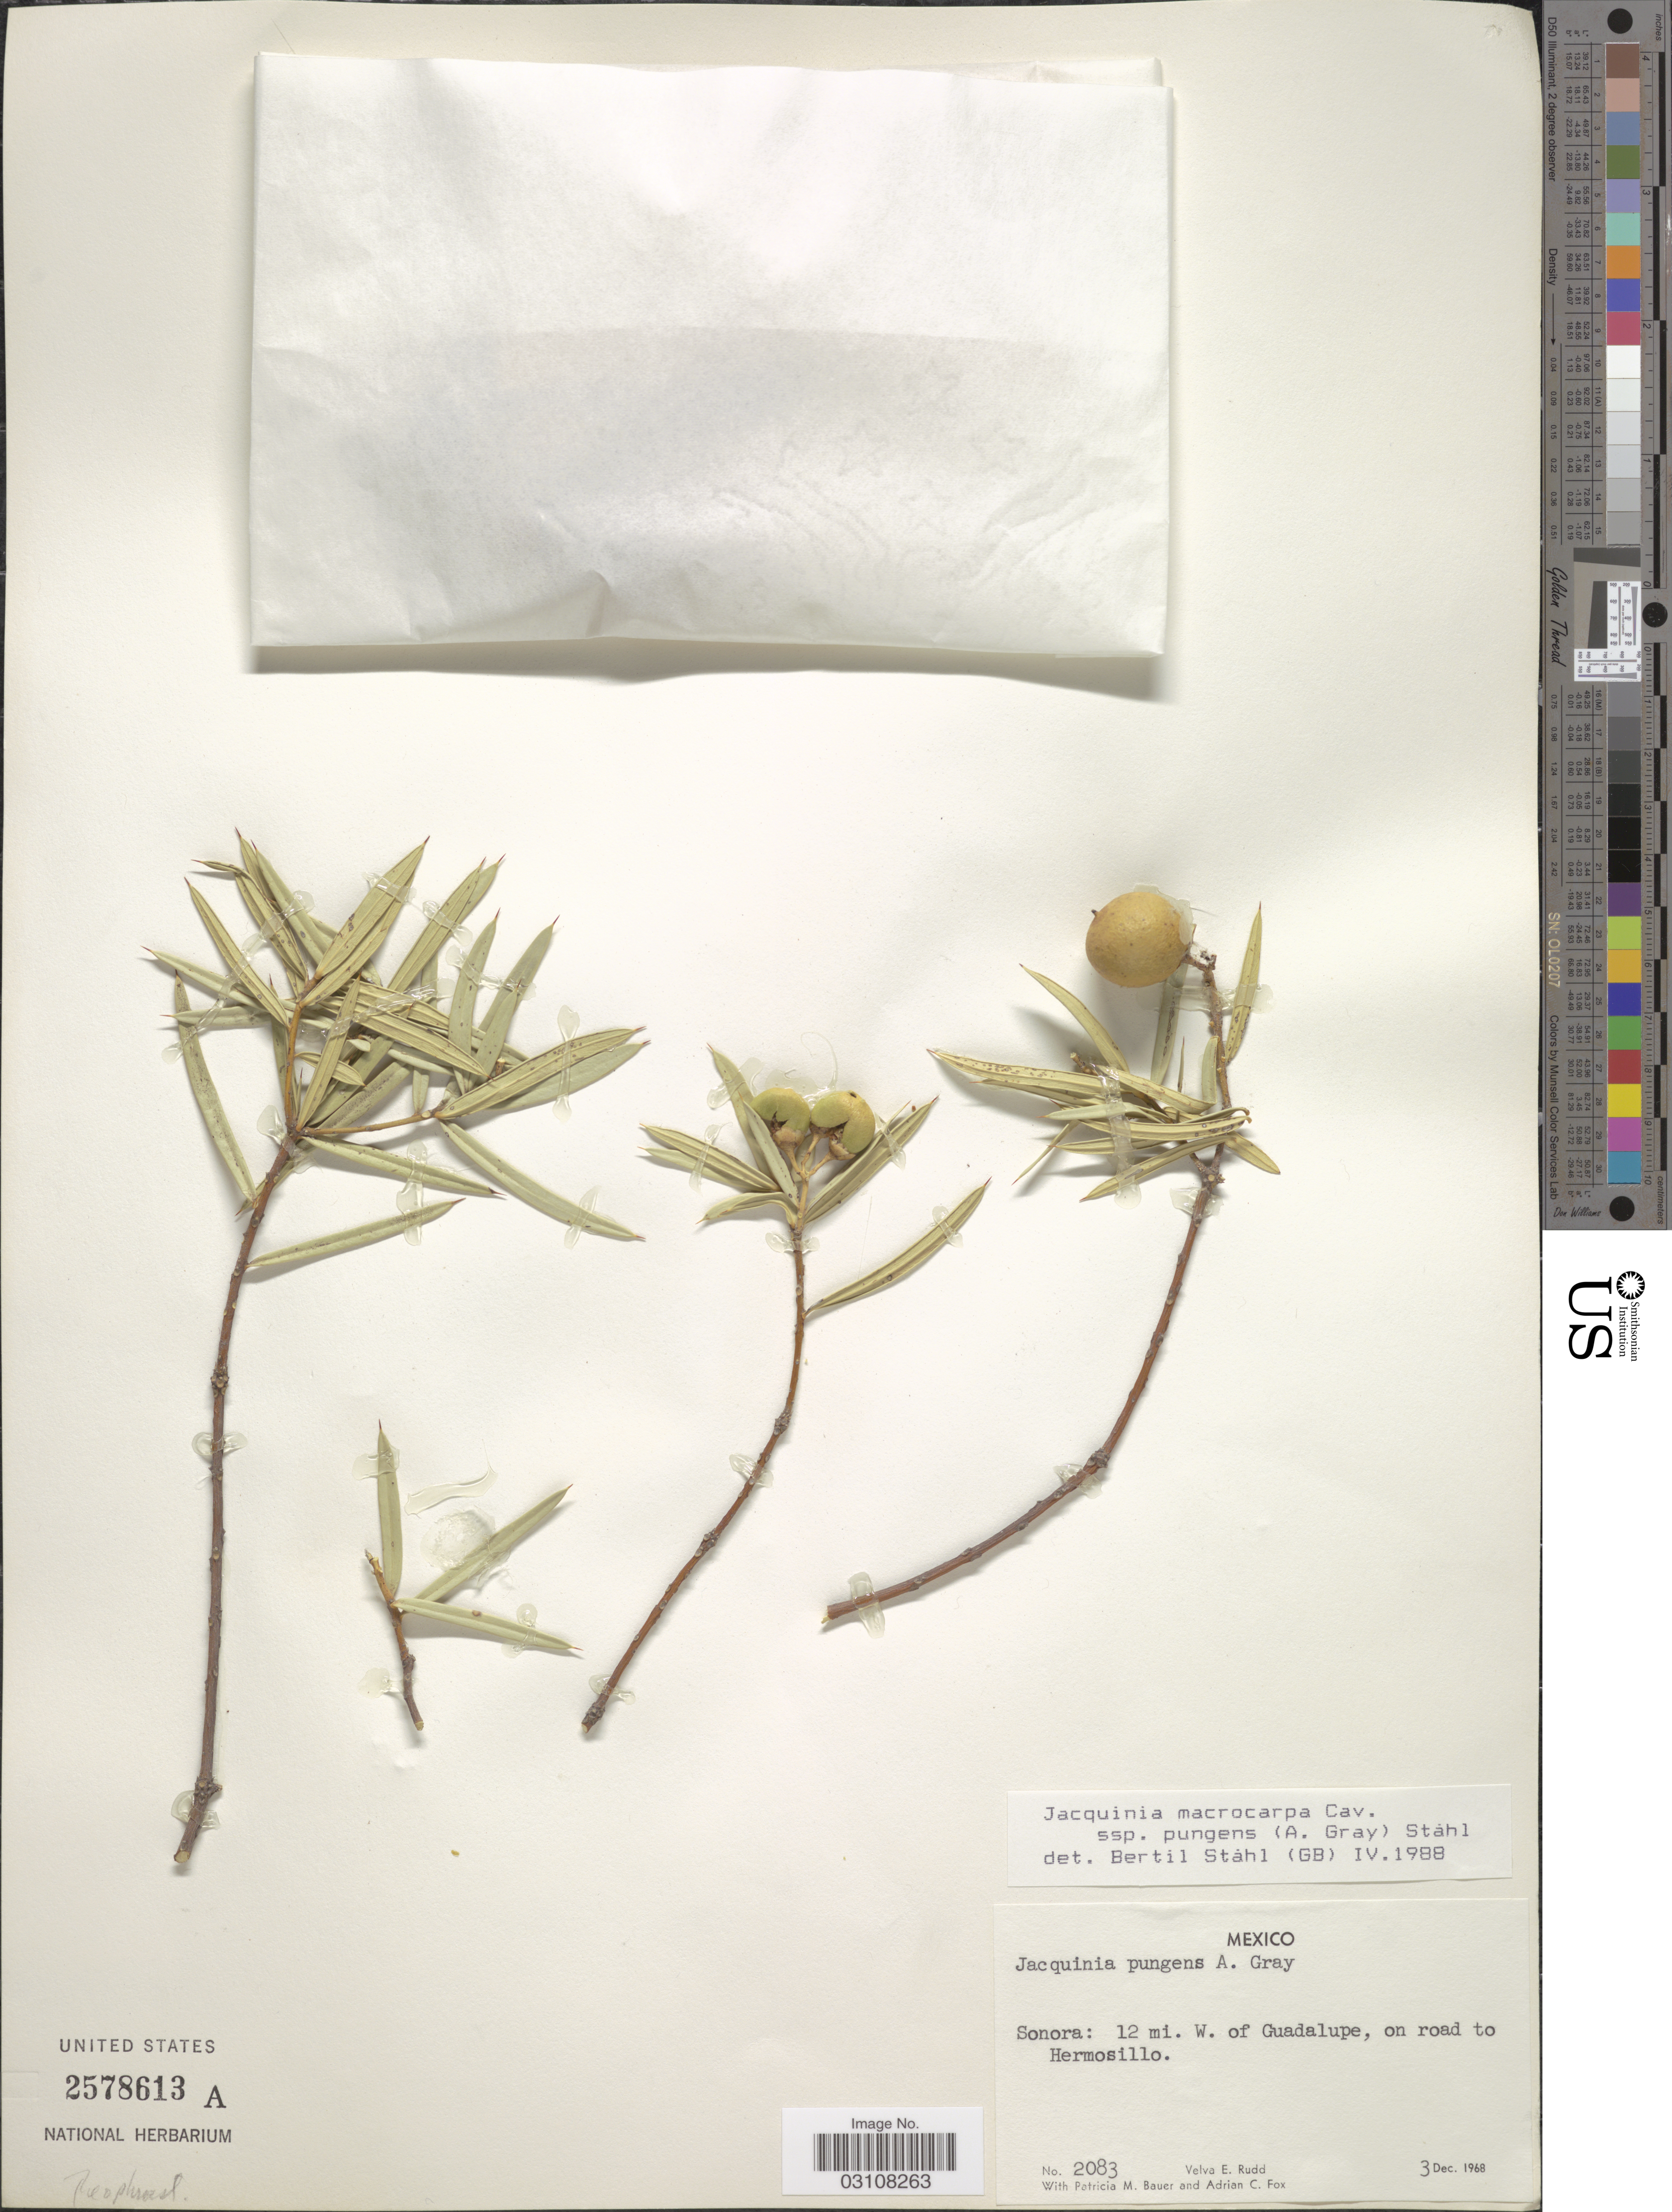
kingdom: Plantae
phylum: Tracheophyta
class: Magnoliopsida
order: Ericales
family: Primulaceae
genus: Jacquinia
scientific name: Jacquinia macrocarpa subsp. pungens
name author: Cav.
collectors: V. E. Rudd, P. Bauer & A. Fox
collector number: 2083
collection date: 1968-12-03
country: Mexico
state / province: Sonora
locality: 12 mi. W. of Guadalupe, on road to Hermosillo.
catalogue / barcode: US 2578613A